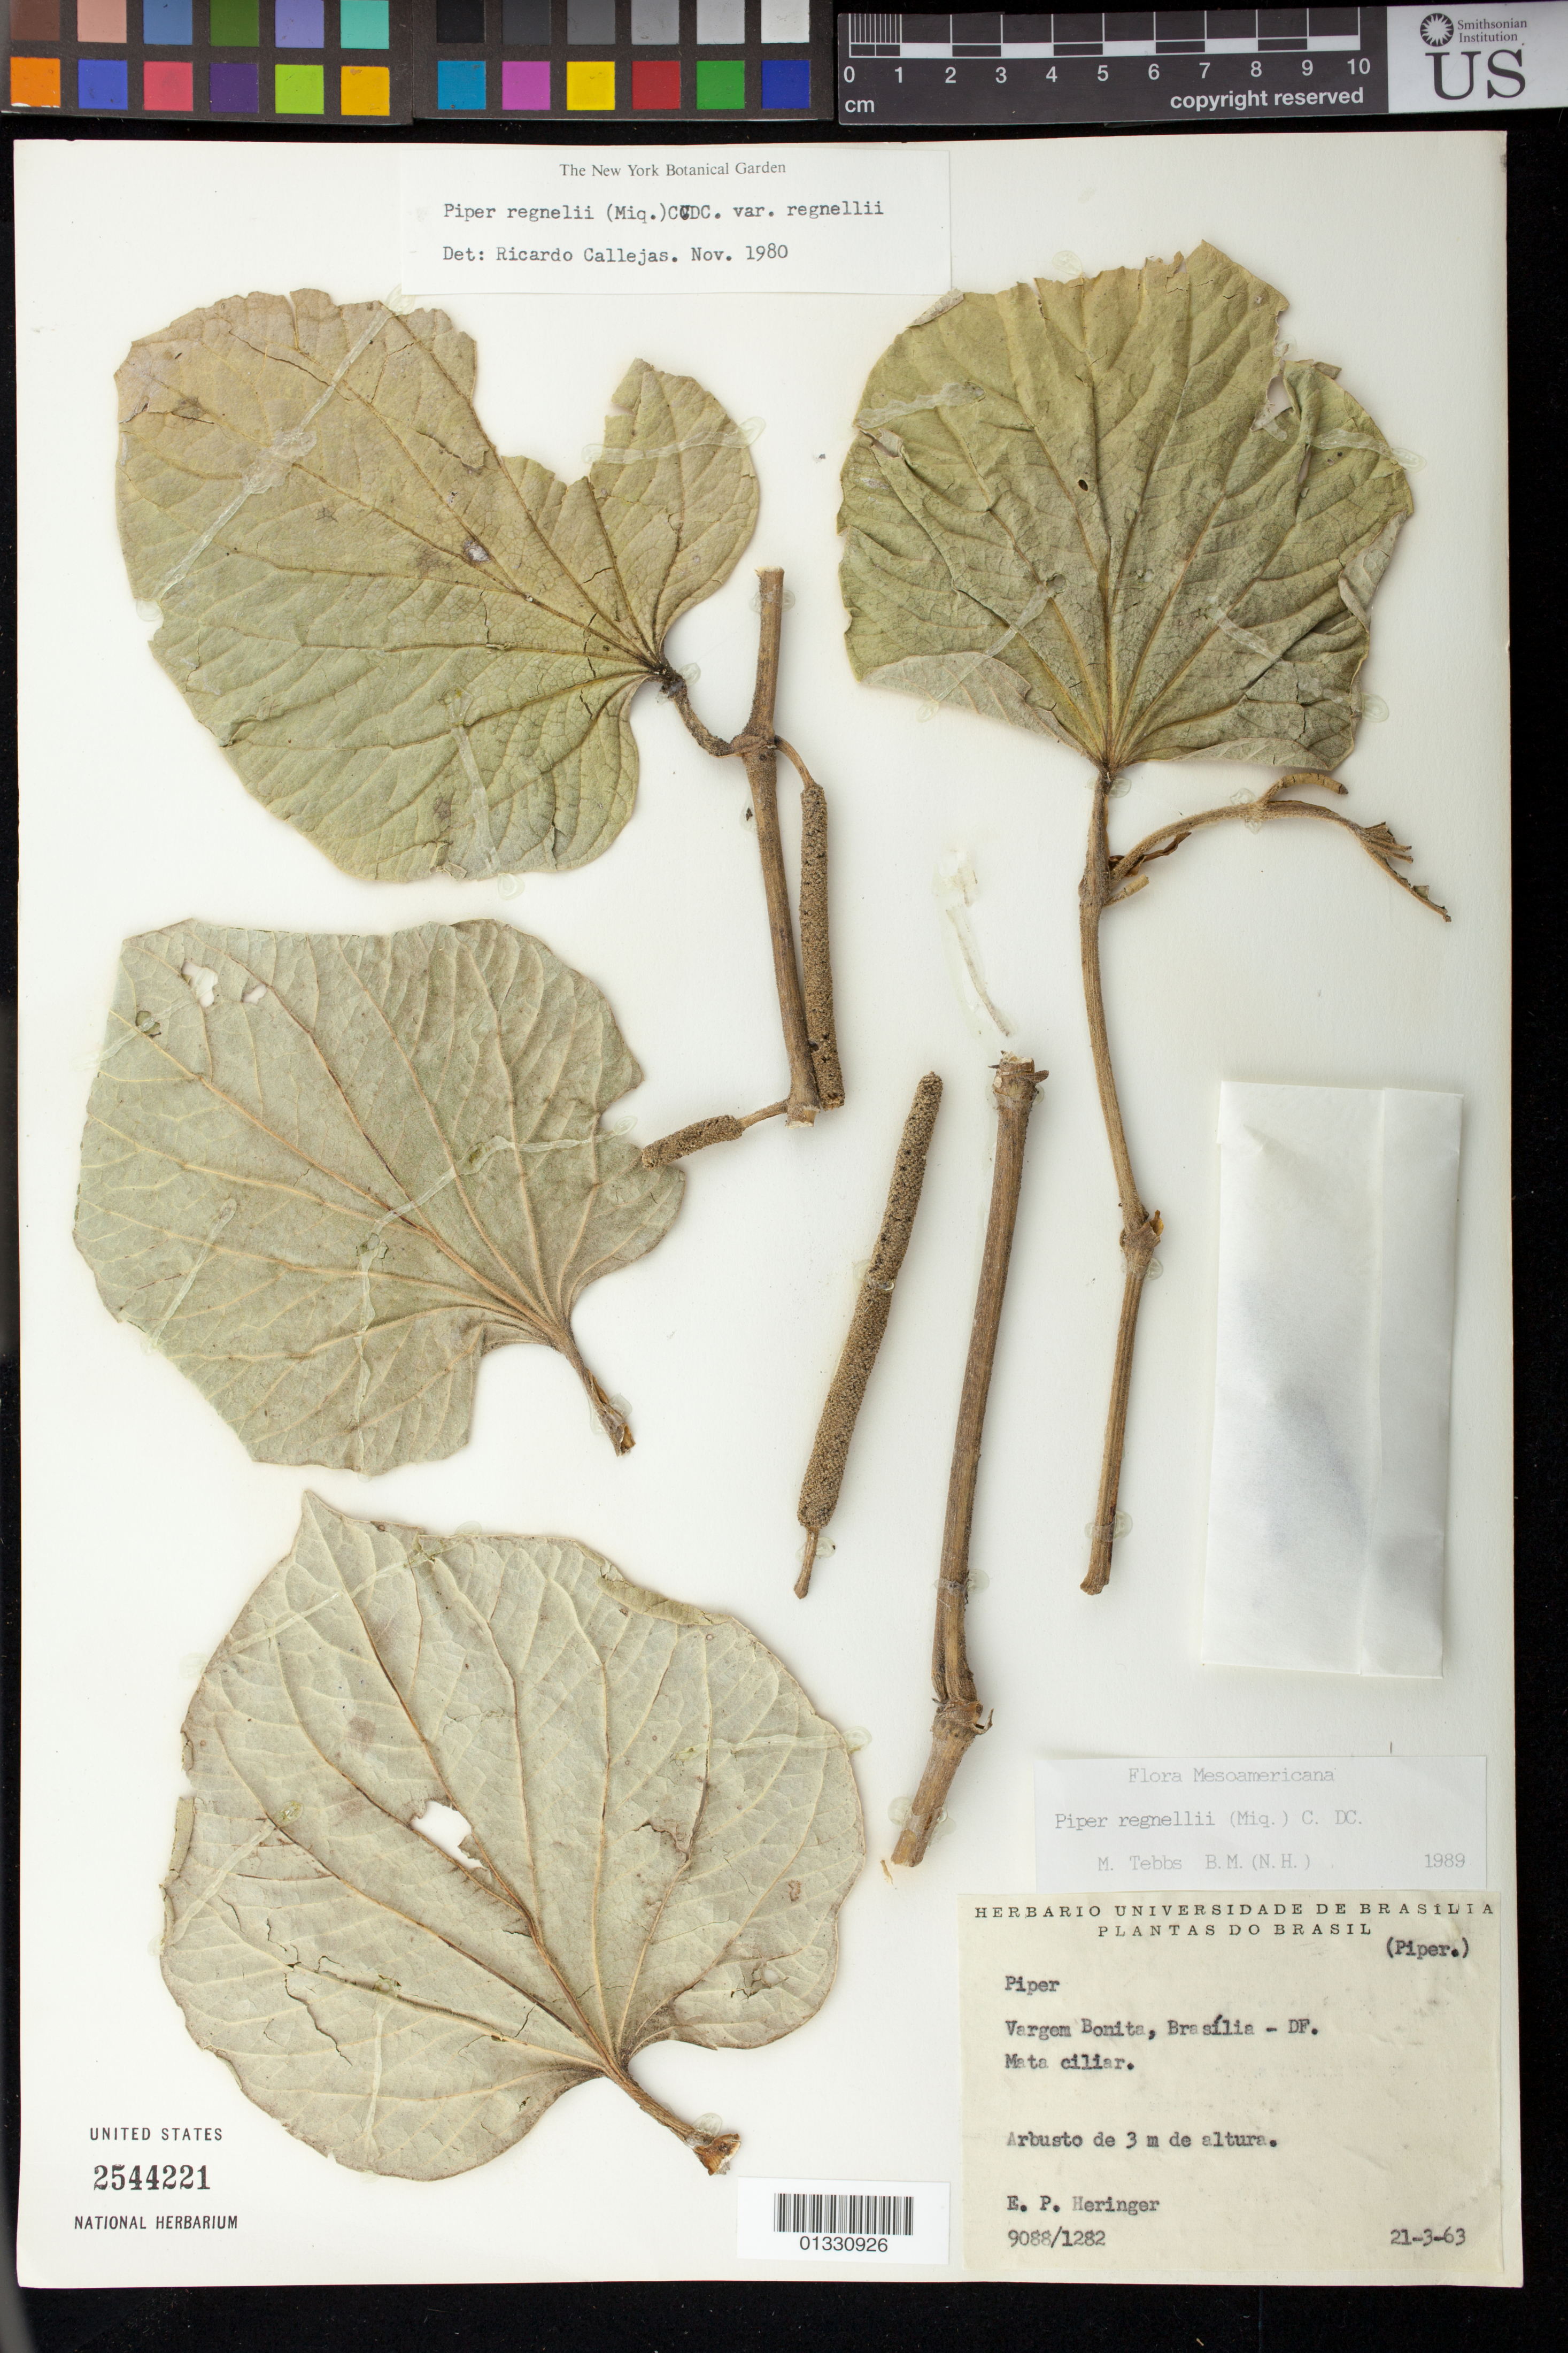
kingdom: Plantae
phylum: Tracheophyta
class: Magnoliopsida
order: Piperales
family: Piperaceae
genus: Piper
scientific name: Piper regnellii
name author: (Miq.) C. DC.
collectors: E. P. Heringer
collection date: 1963-03-21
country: Brazil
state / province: Distrito Federal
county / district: Brasília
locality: Vargem Bonita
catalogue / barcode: US 2544221